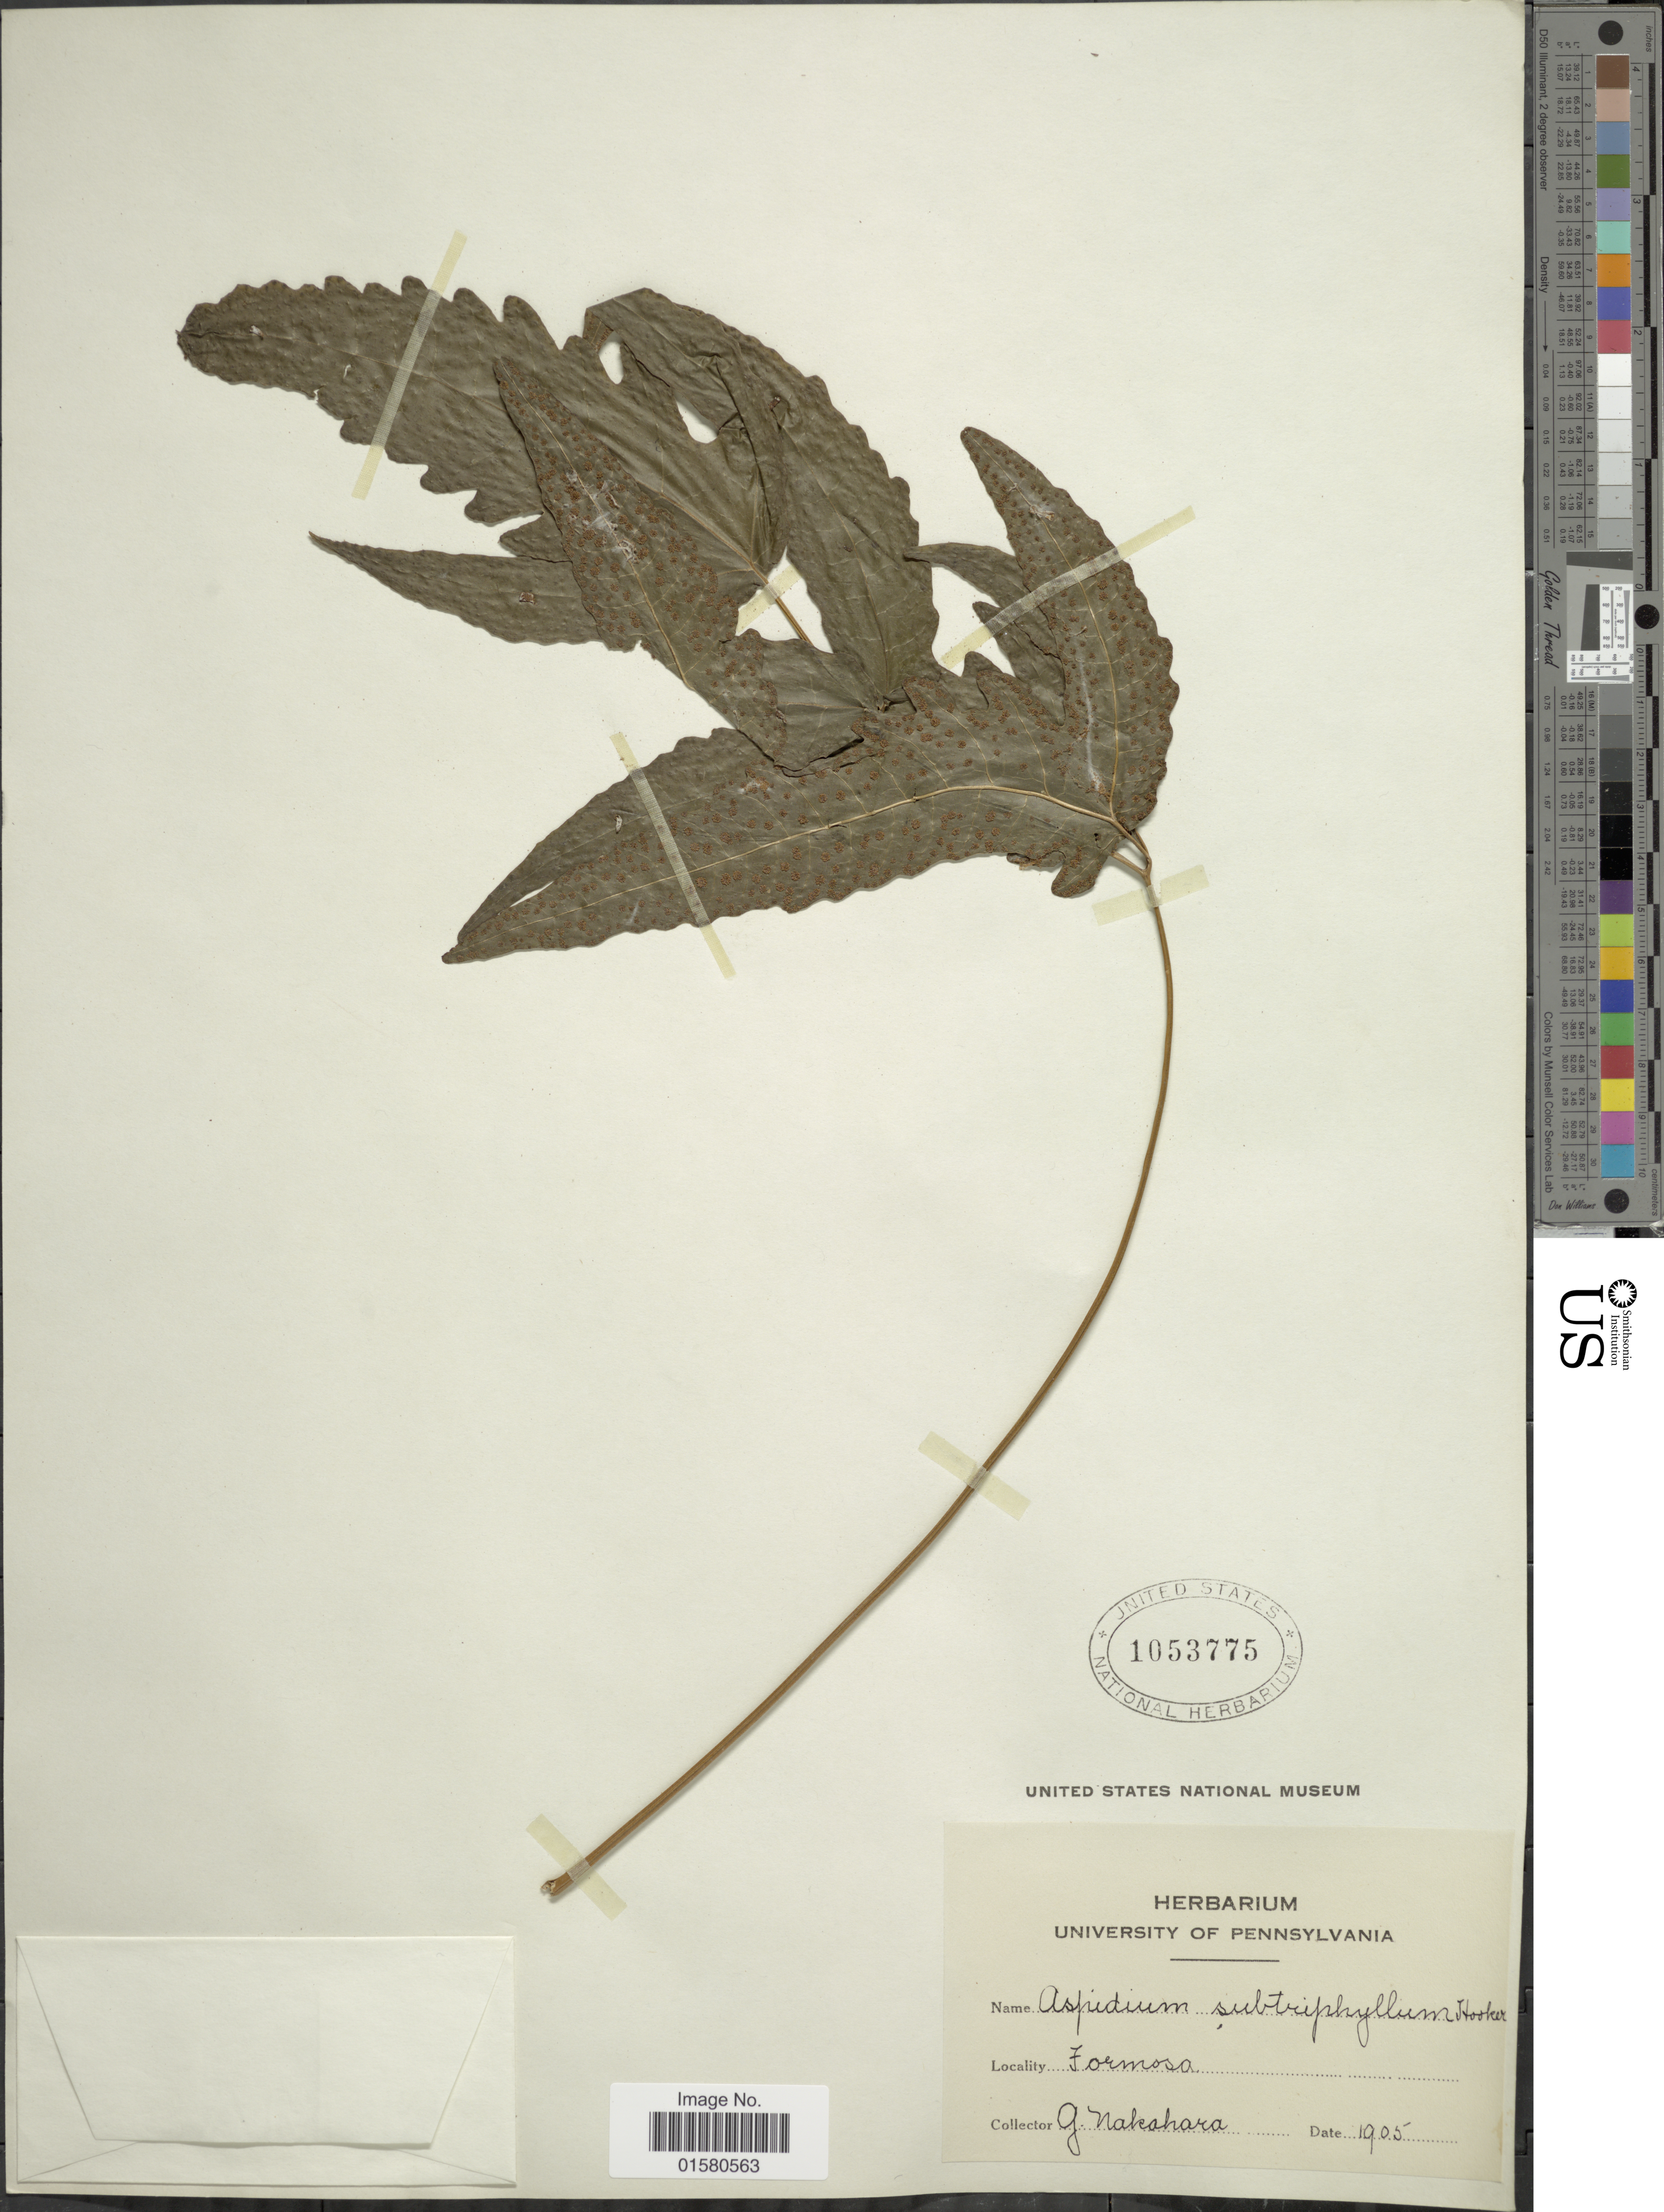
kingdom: Plantae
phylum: Tracheophyta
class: Polypodiopsida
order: Polypodiales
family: Tectariaceae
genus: Tectaria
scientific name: Tectaria subtriphylla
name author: (Hook. & Arn.) Copel.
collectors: G. Nakahara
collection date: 1905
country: Taiwan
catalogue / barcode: US 1053775